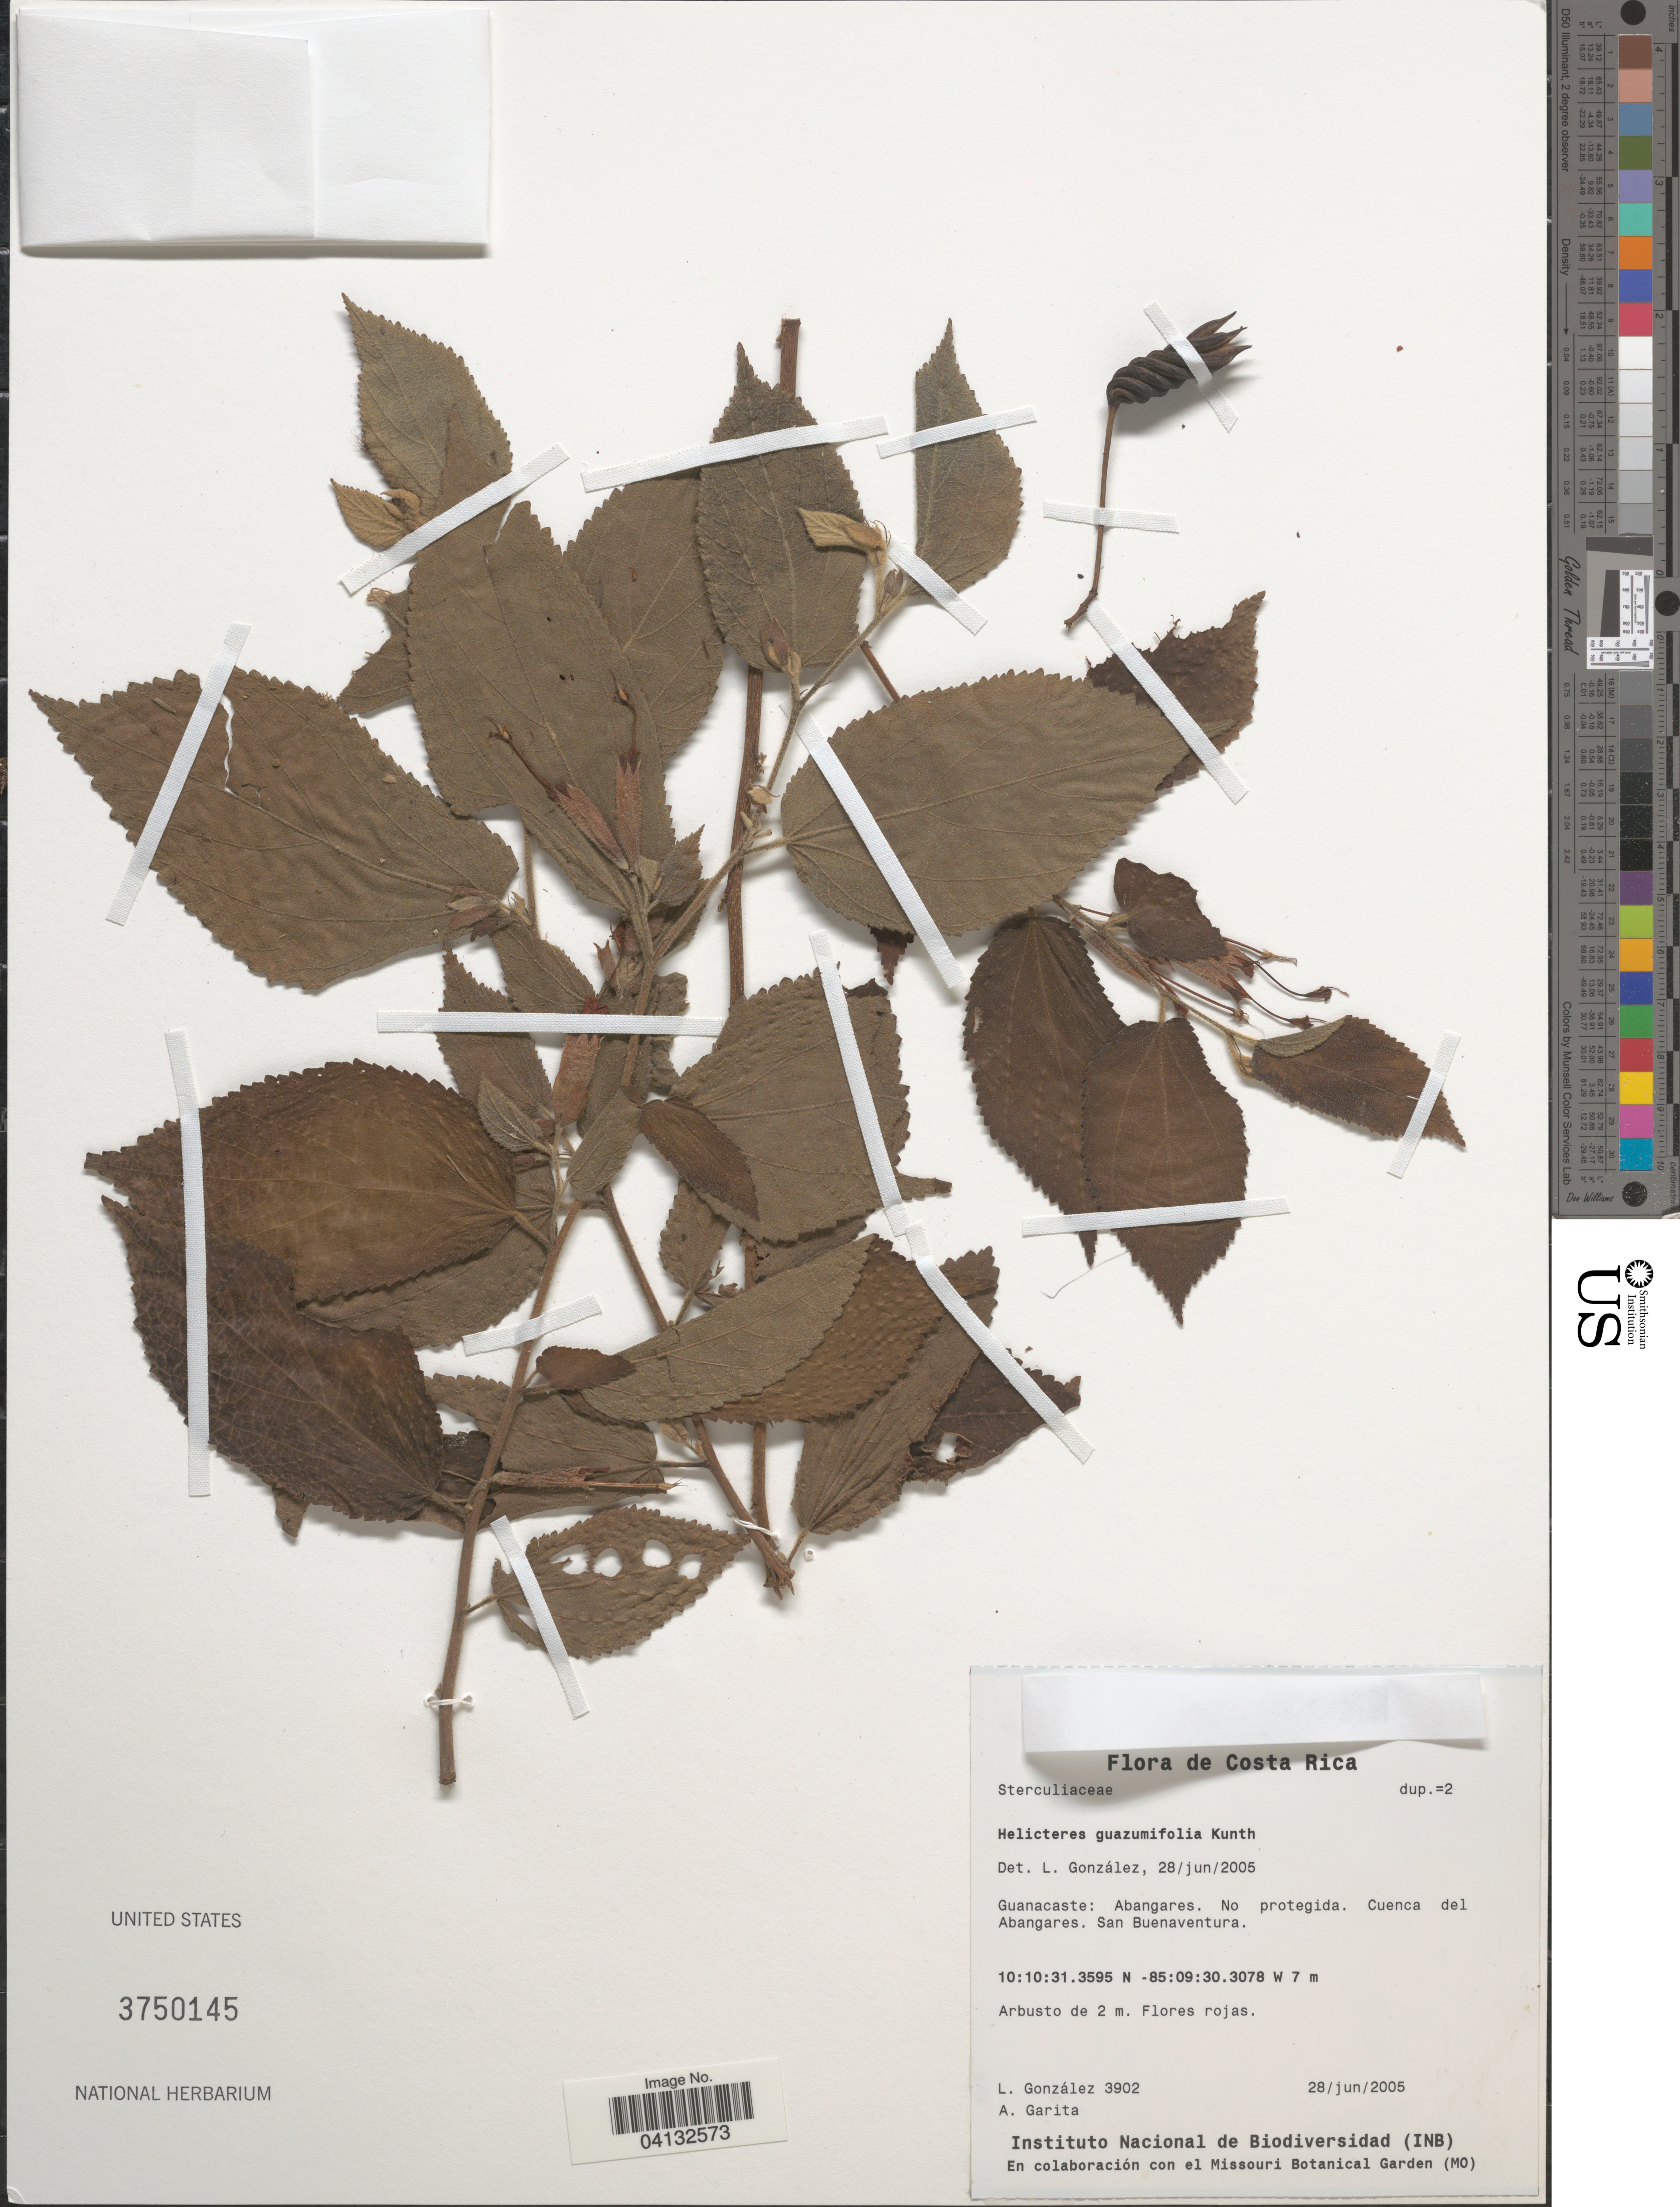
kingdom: Plantae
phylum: Tracheophyta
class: Magnoliopsida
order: Malvales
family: Malvaceae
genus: Helicteres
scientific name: Helicteres guazumifolia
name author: Kunth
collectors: L. Gonzalez & A. Garita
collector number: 3902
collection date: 2005-06-28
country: Costa Rica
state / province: Guanacaste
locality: Abangares. Cuenca del Abangares. San Buenaventura.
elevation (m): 7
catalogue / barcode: US 3750145